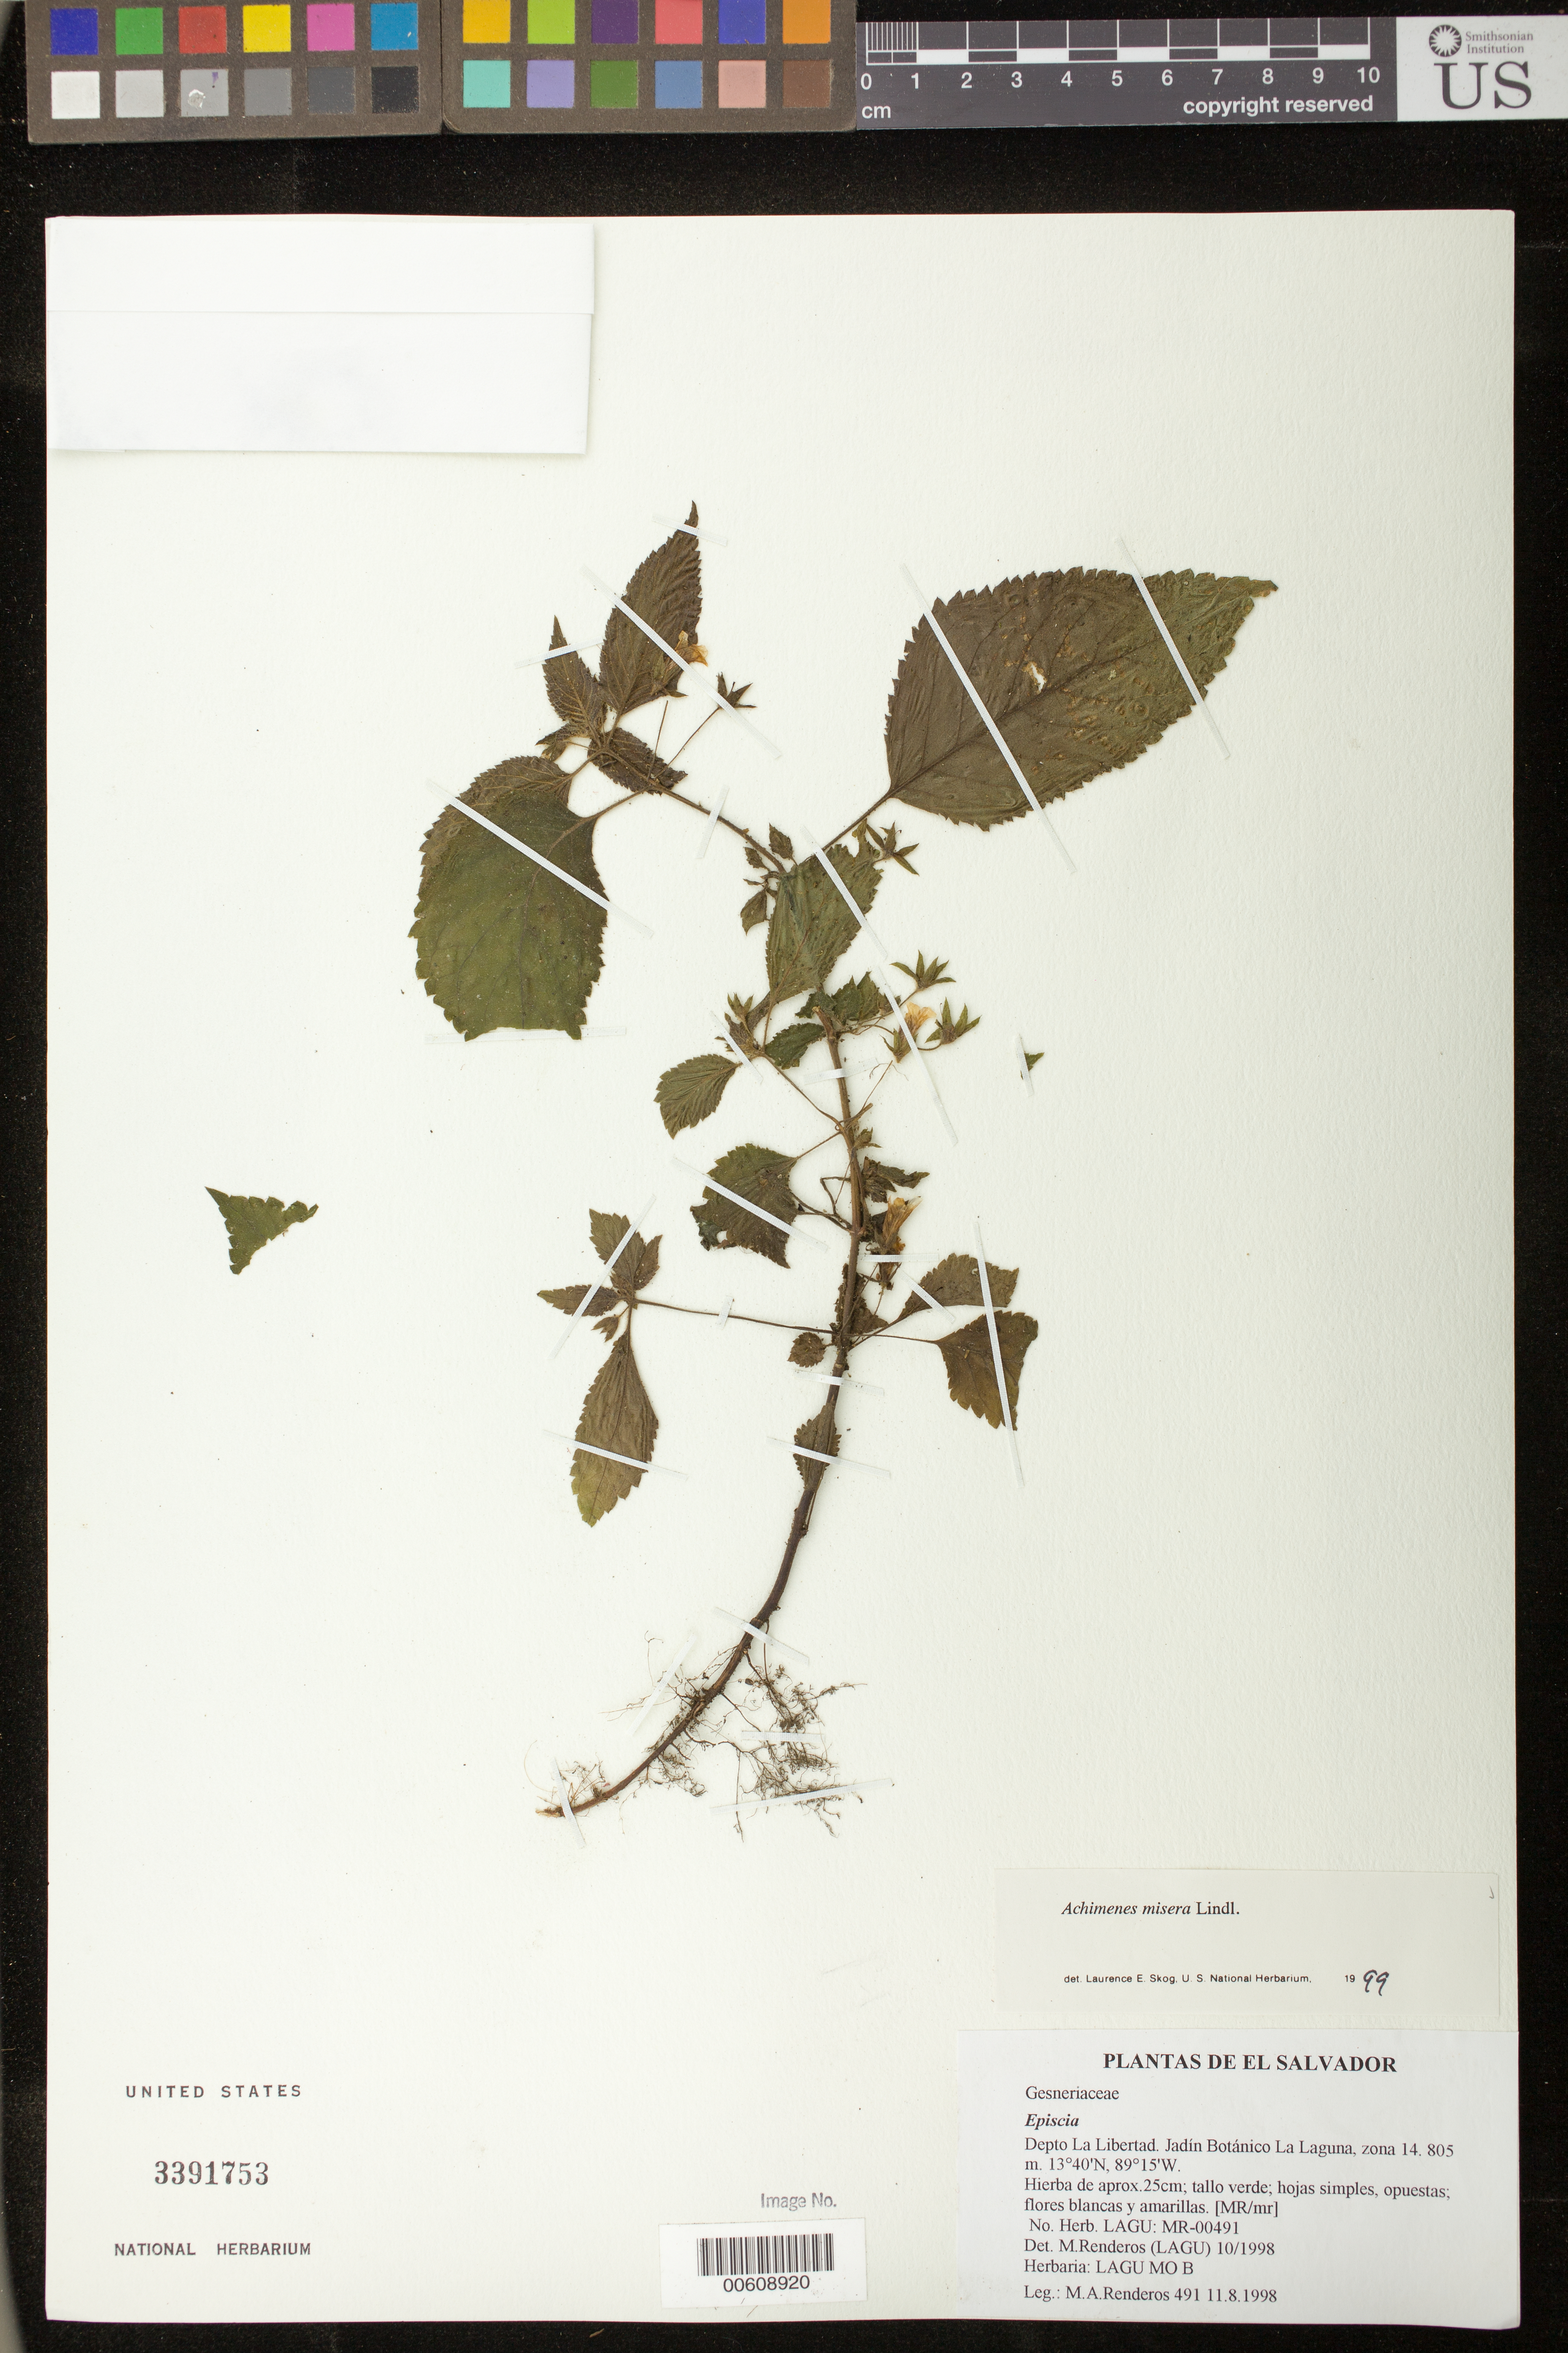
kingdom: Plantae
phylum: Tracheophyta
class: Magnoliopsida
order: Lamiales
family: Gesneriaceae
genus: Achimenes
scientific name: Achimenes misera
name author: Lindl.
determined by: Skog, Laurence E.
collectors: M. Renderos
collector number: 491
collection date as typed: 11 Aug 1998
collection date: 1998-08-11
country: El Salvador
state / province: La Libertad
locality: Jadín Botánico La Laguna, zona 14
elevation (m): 805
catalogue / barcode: US 3391753